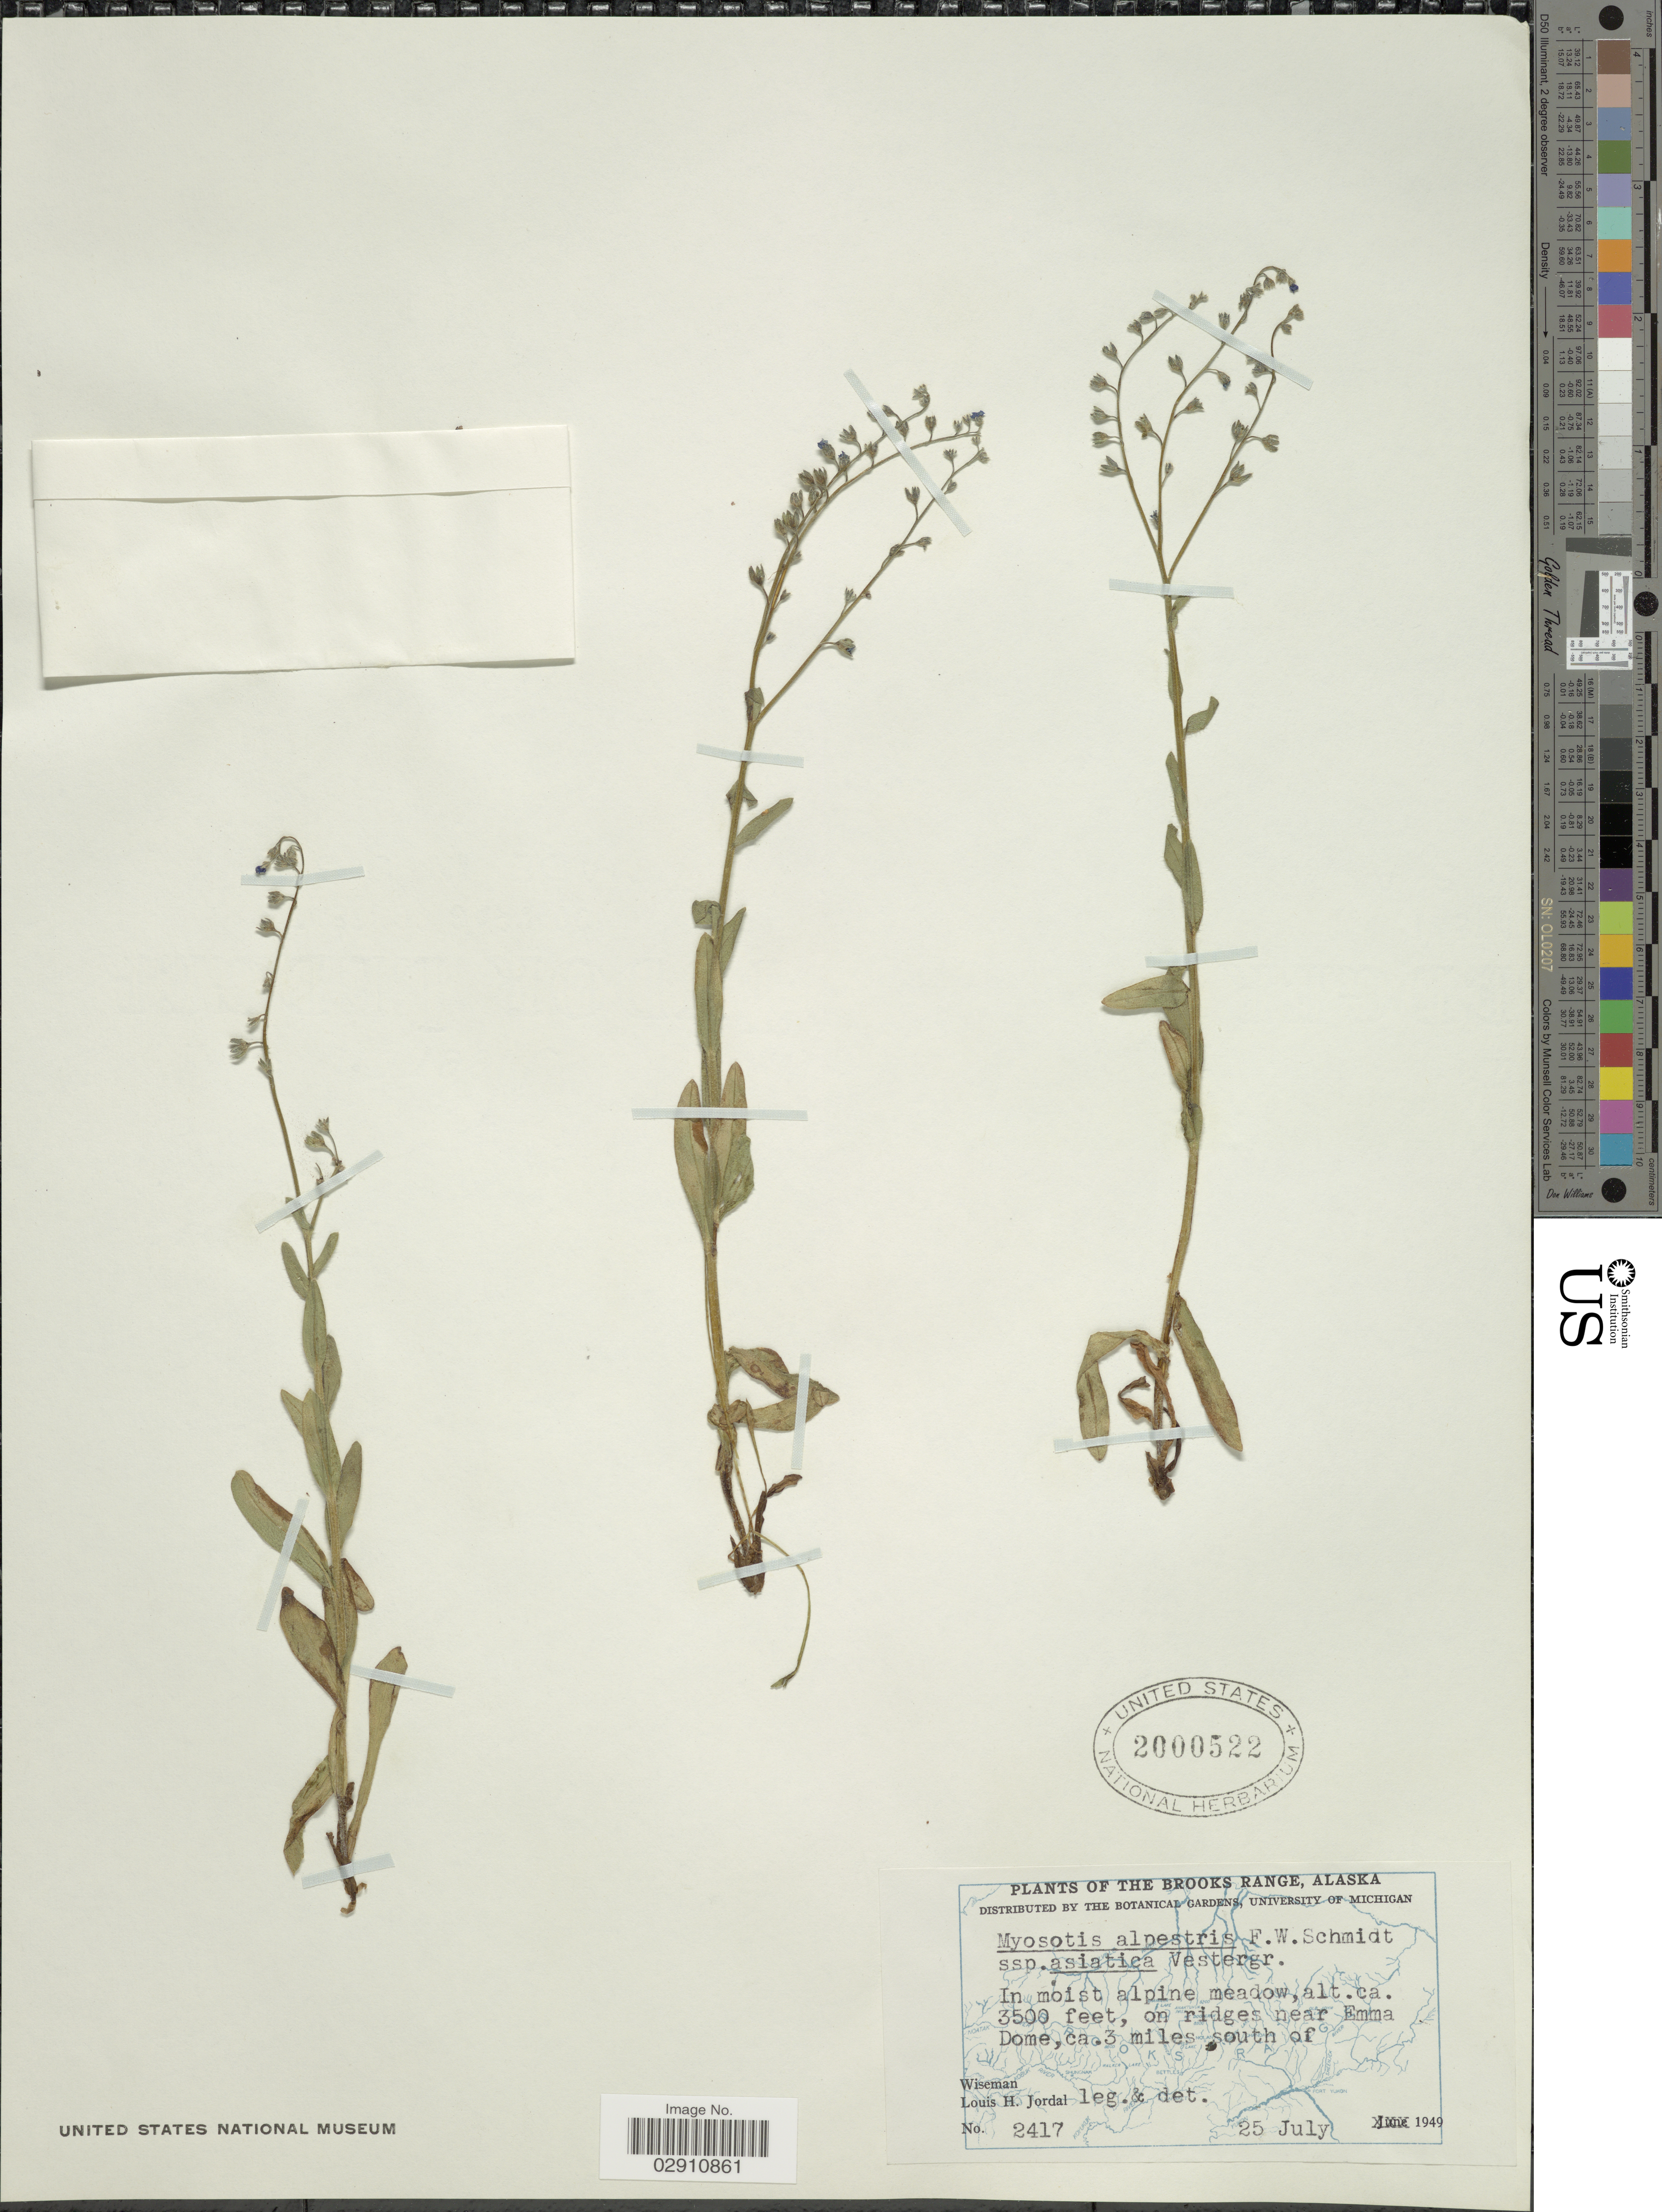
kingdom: Plantae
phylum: Tracheophyta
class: Magnoliopsida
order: Boraginales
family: Boraginaceae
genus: Myosotis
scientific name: Myosotis alpestris subsp. asiatica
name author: Vestergr.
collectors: Wiseman, -- & L. Jordal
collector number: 2417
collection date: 1949-07-25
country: United States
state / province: Alaska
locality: The Brooks Range. In moist alpine meadow, on ridges near Emma Dome, ca.3 miles south of.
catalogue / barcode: US 2000522